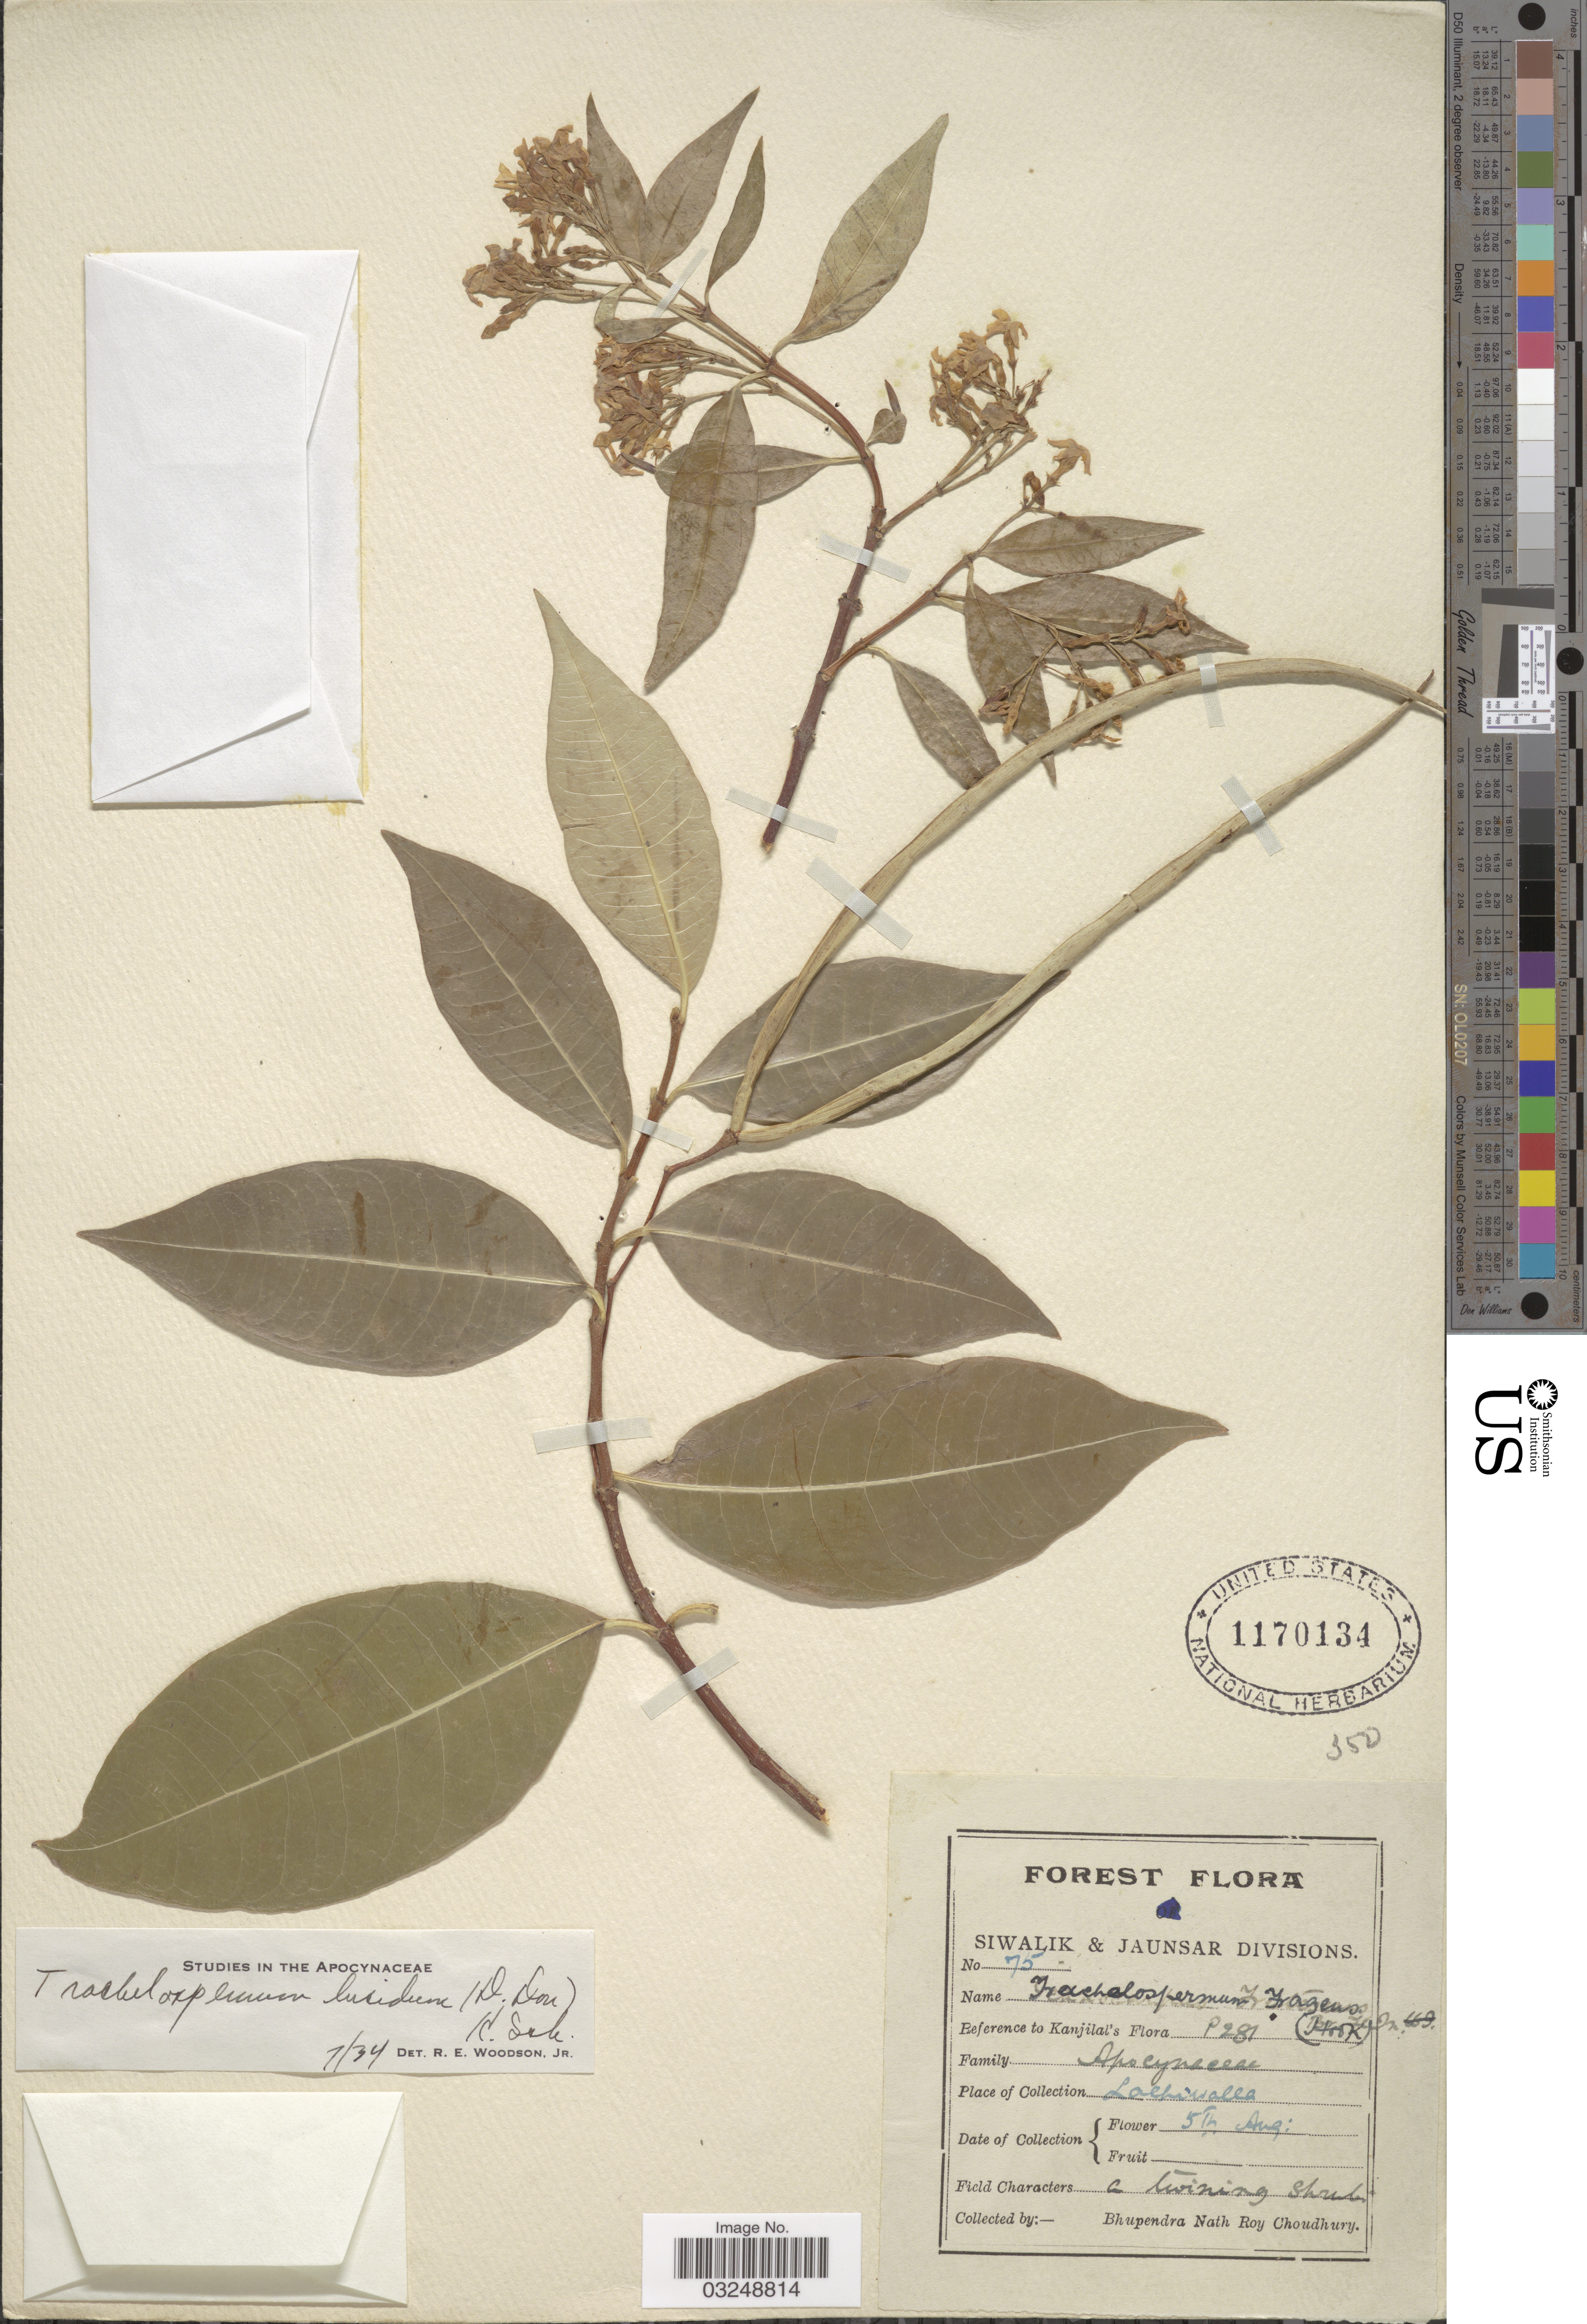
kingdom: Plantae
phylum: Tracheophyta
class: Magnoliopsida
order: Gentianales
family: Apocynaceae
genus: Trachelospermum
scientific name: Trachelospermum lucidum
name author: (D. Don) K. Schum.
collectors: B. Choudhury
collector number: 75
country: India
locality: Siwalik & Jaunsar Divisions. Lachiwalla.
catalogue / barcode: US 1170134